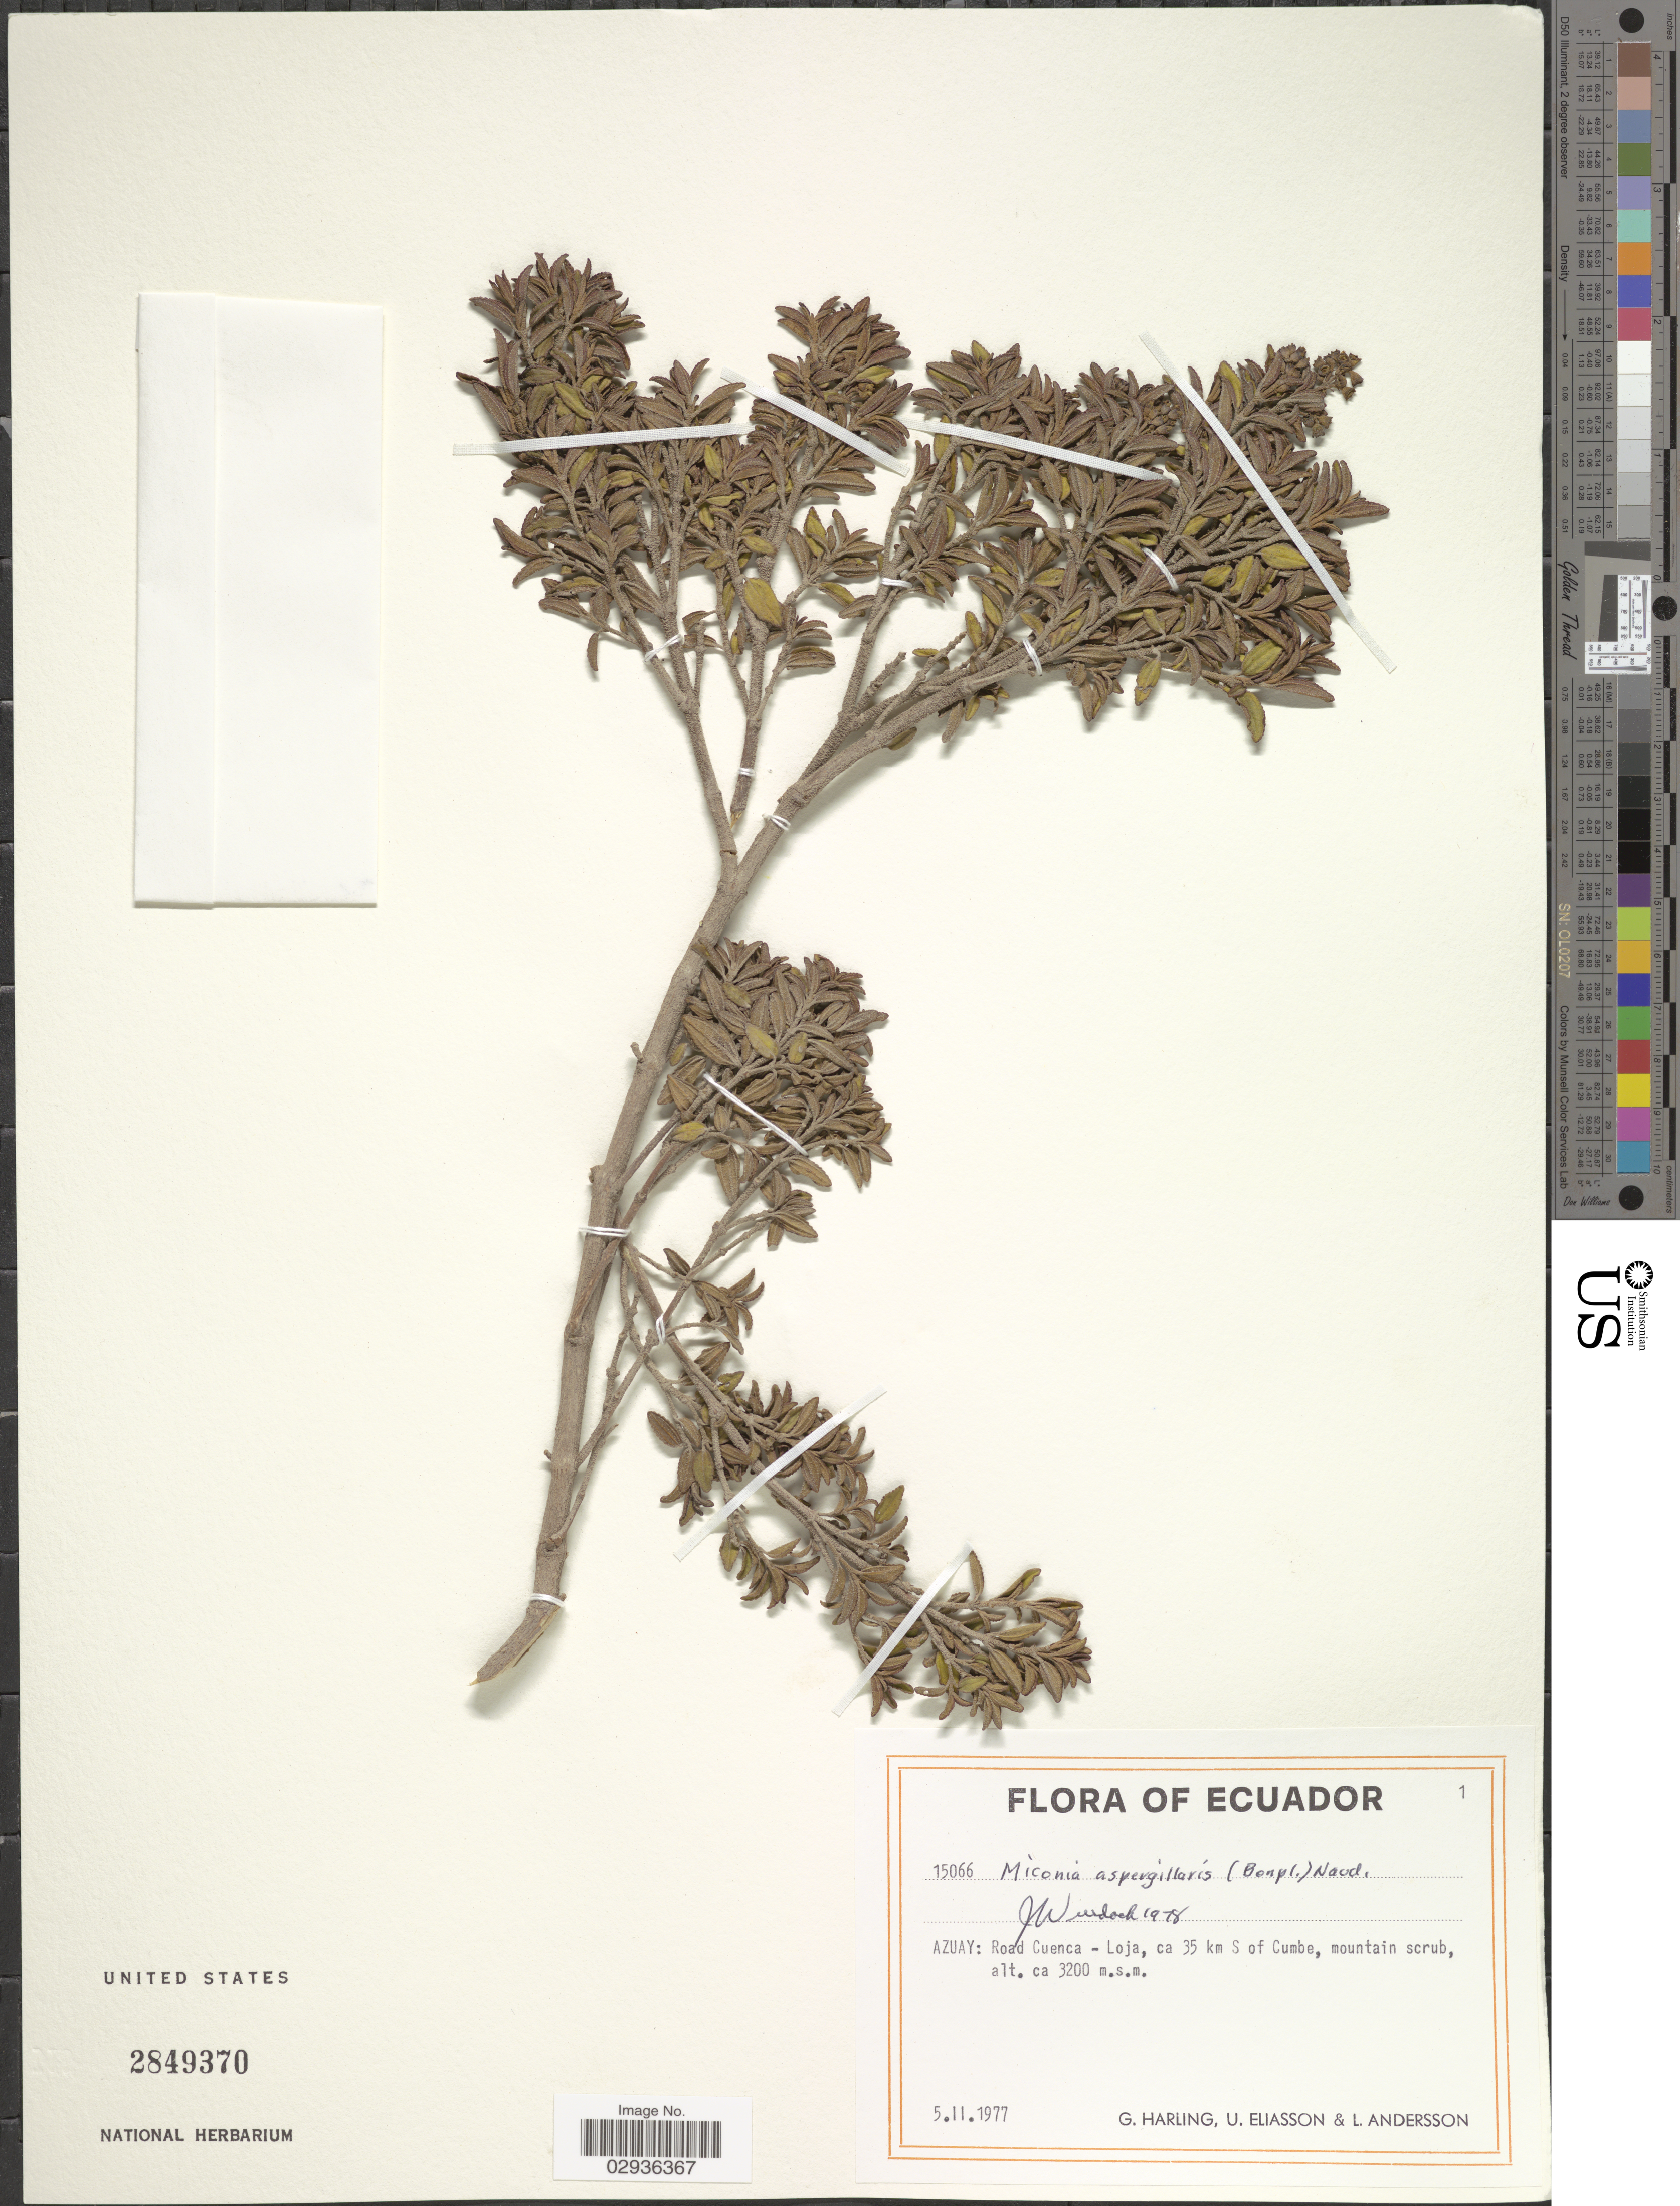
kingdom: Plantae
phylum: Tracheophyta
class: Magnoliopsida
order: Myrtales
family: Melastomataceae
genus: Miconia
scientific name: Miconia aspergillaris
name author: (Bonpl.) Naudin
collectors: G. Harling, U. Eliasson & L. Andersson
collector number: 15066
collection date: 1977-02-05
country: Ecuador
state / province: Azuay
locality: Road Cuenca - Loja, ca. 35 km S of Cumbe.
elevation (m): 3200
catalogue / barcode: US 2849370